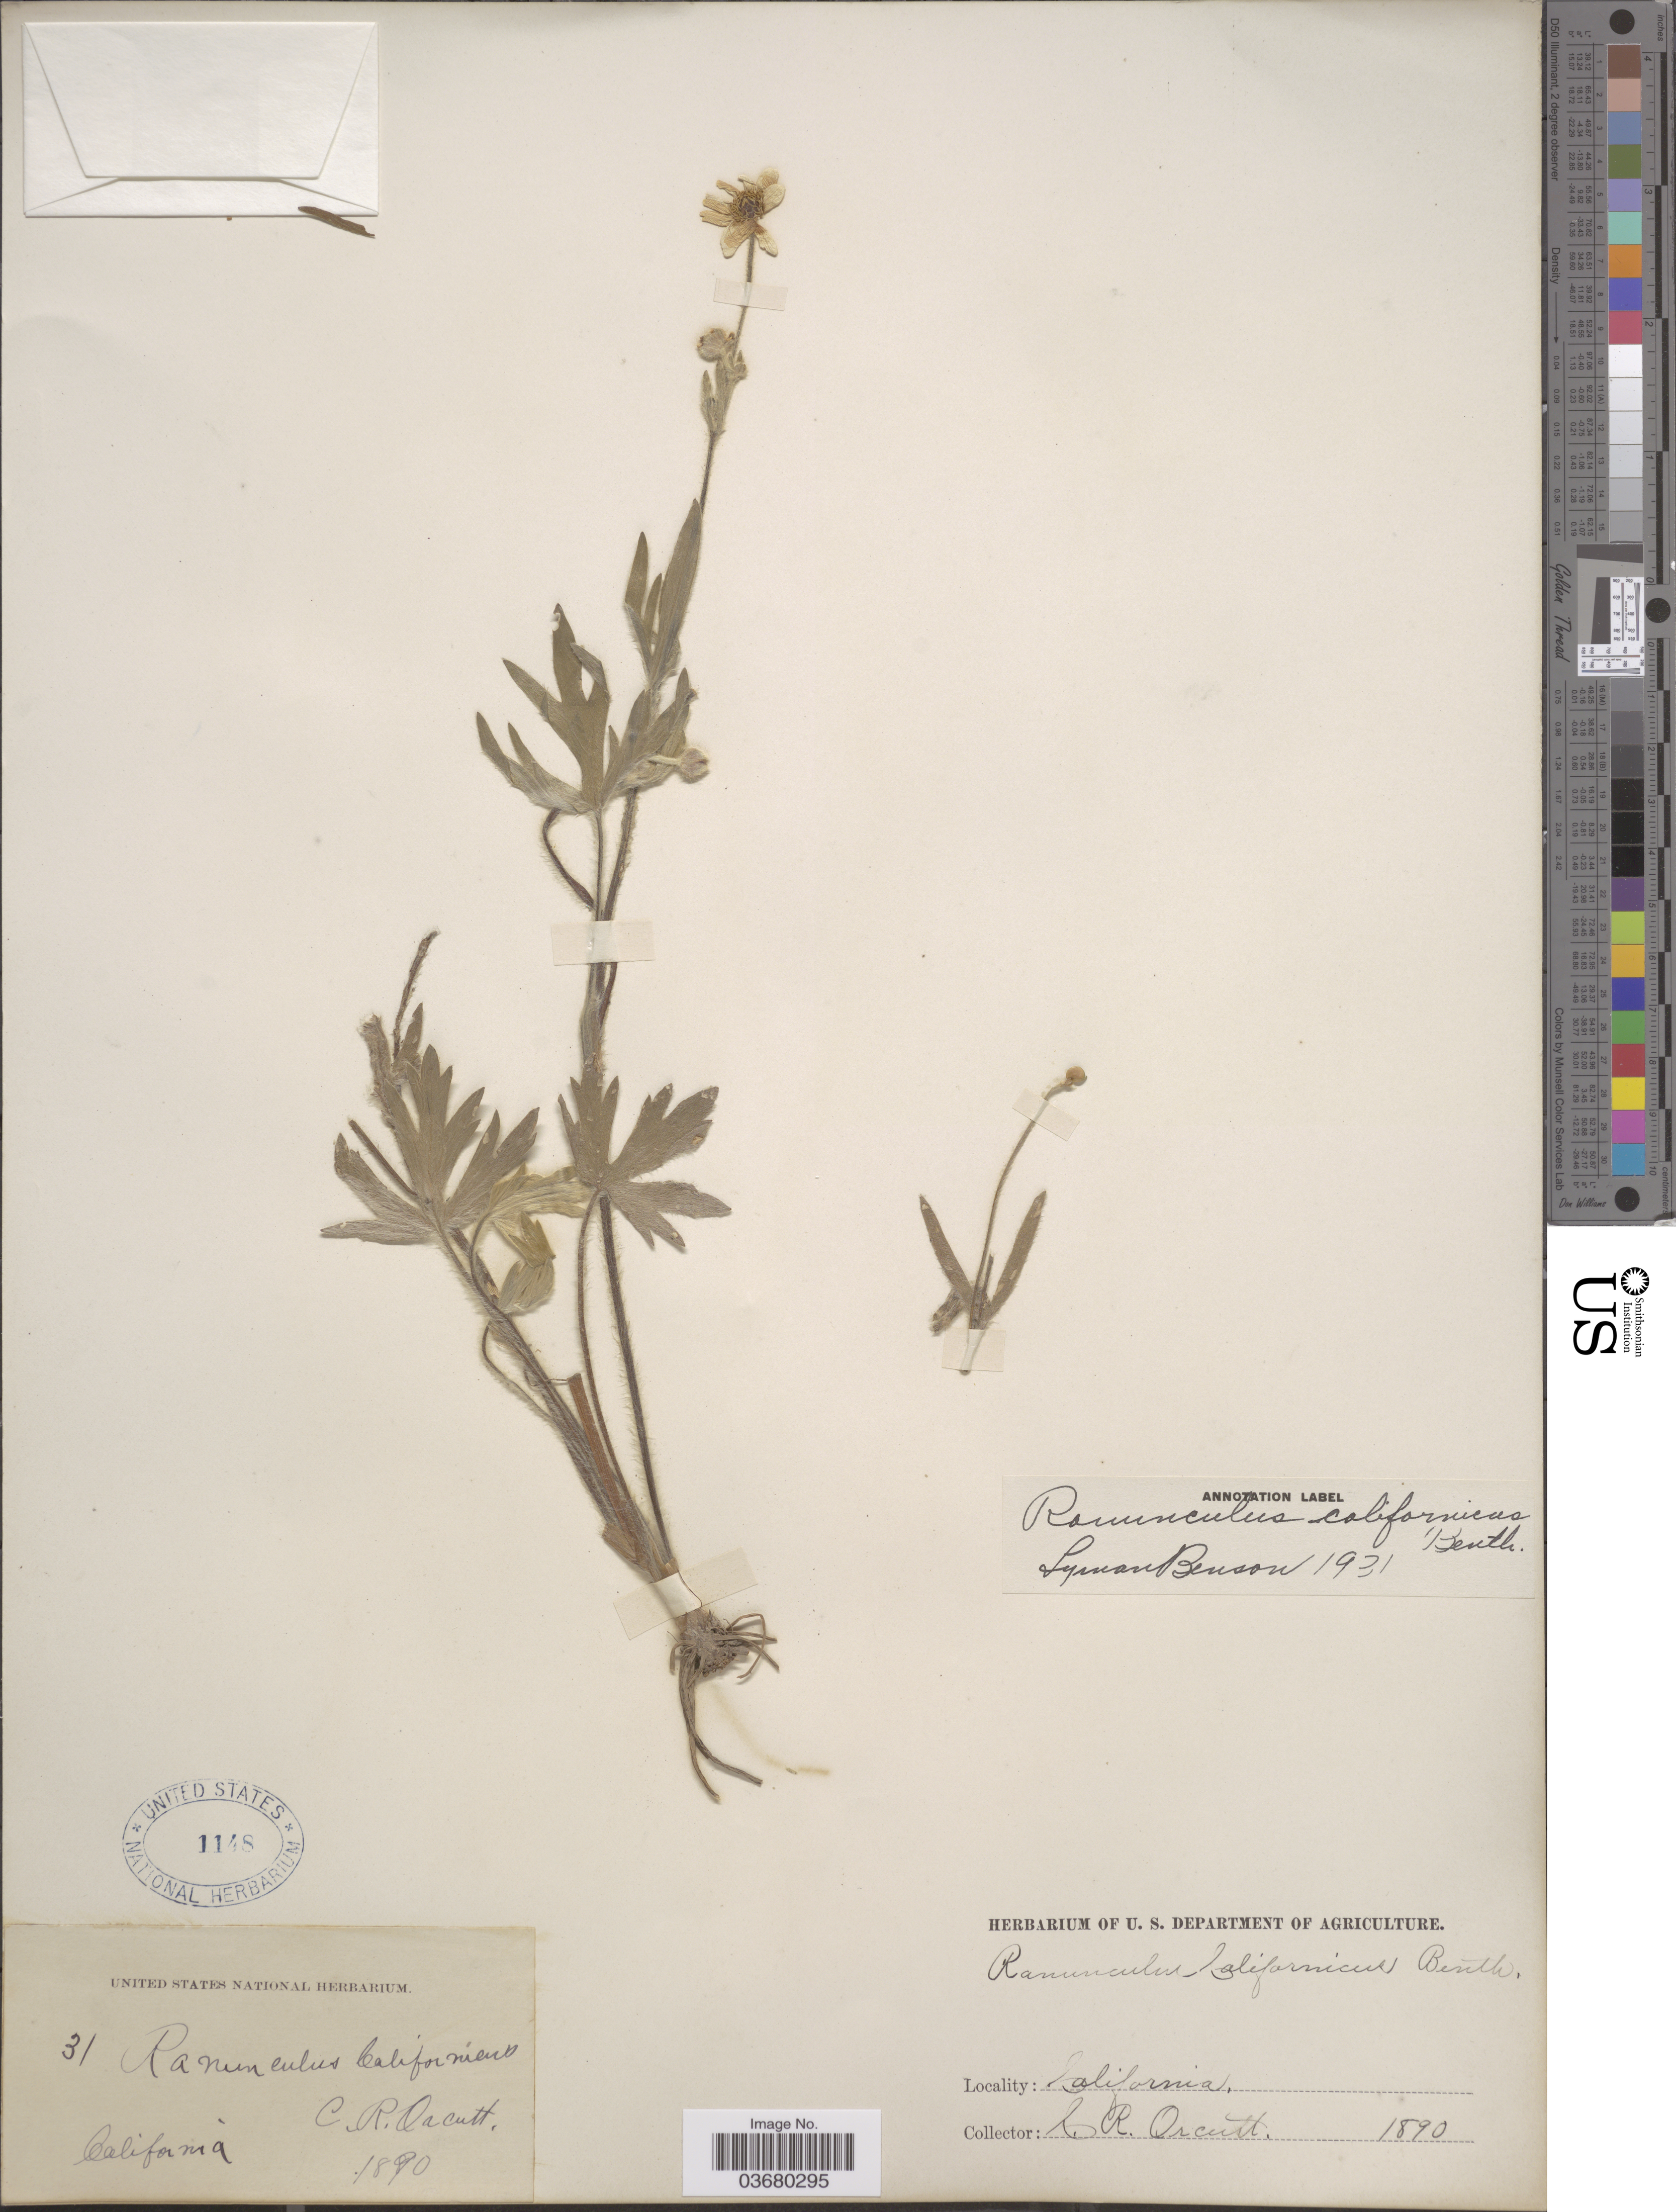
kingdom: Plantae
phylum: Tracheophyta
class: Magnoliopsida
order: Ranunculales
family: Ranunculaceae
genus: Ranunculus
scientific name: Ranunculus californicus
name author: Benth.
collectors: C. R. Orcutt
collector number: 31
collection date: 1890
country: United States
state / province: California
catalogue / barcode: US 1148